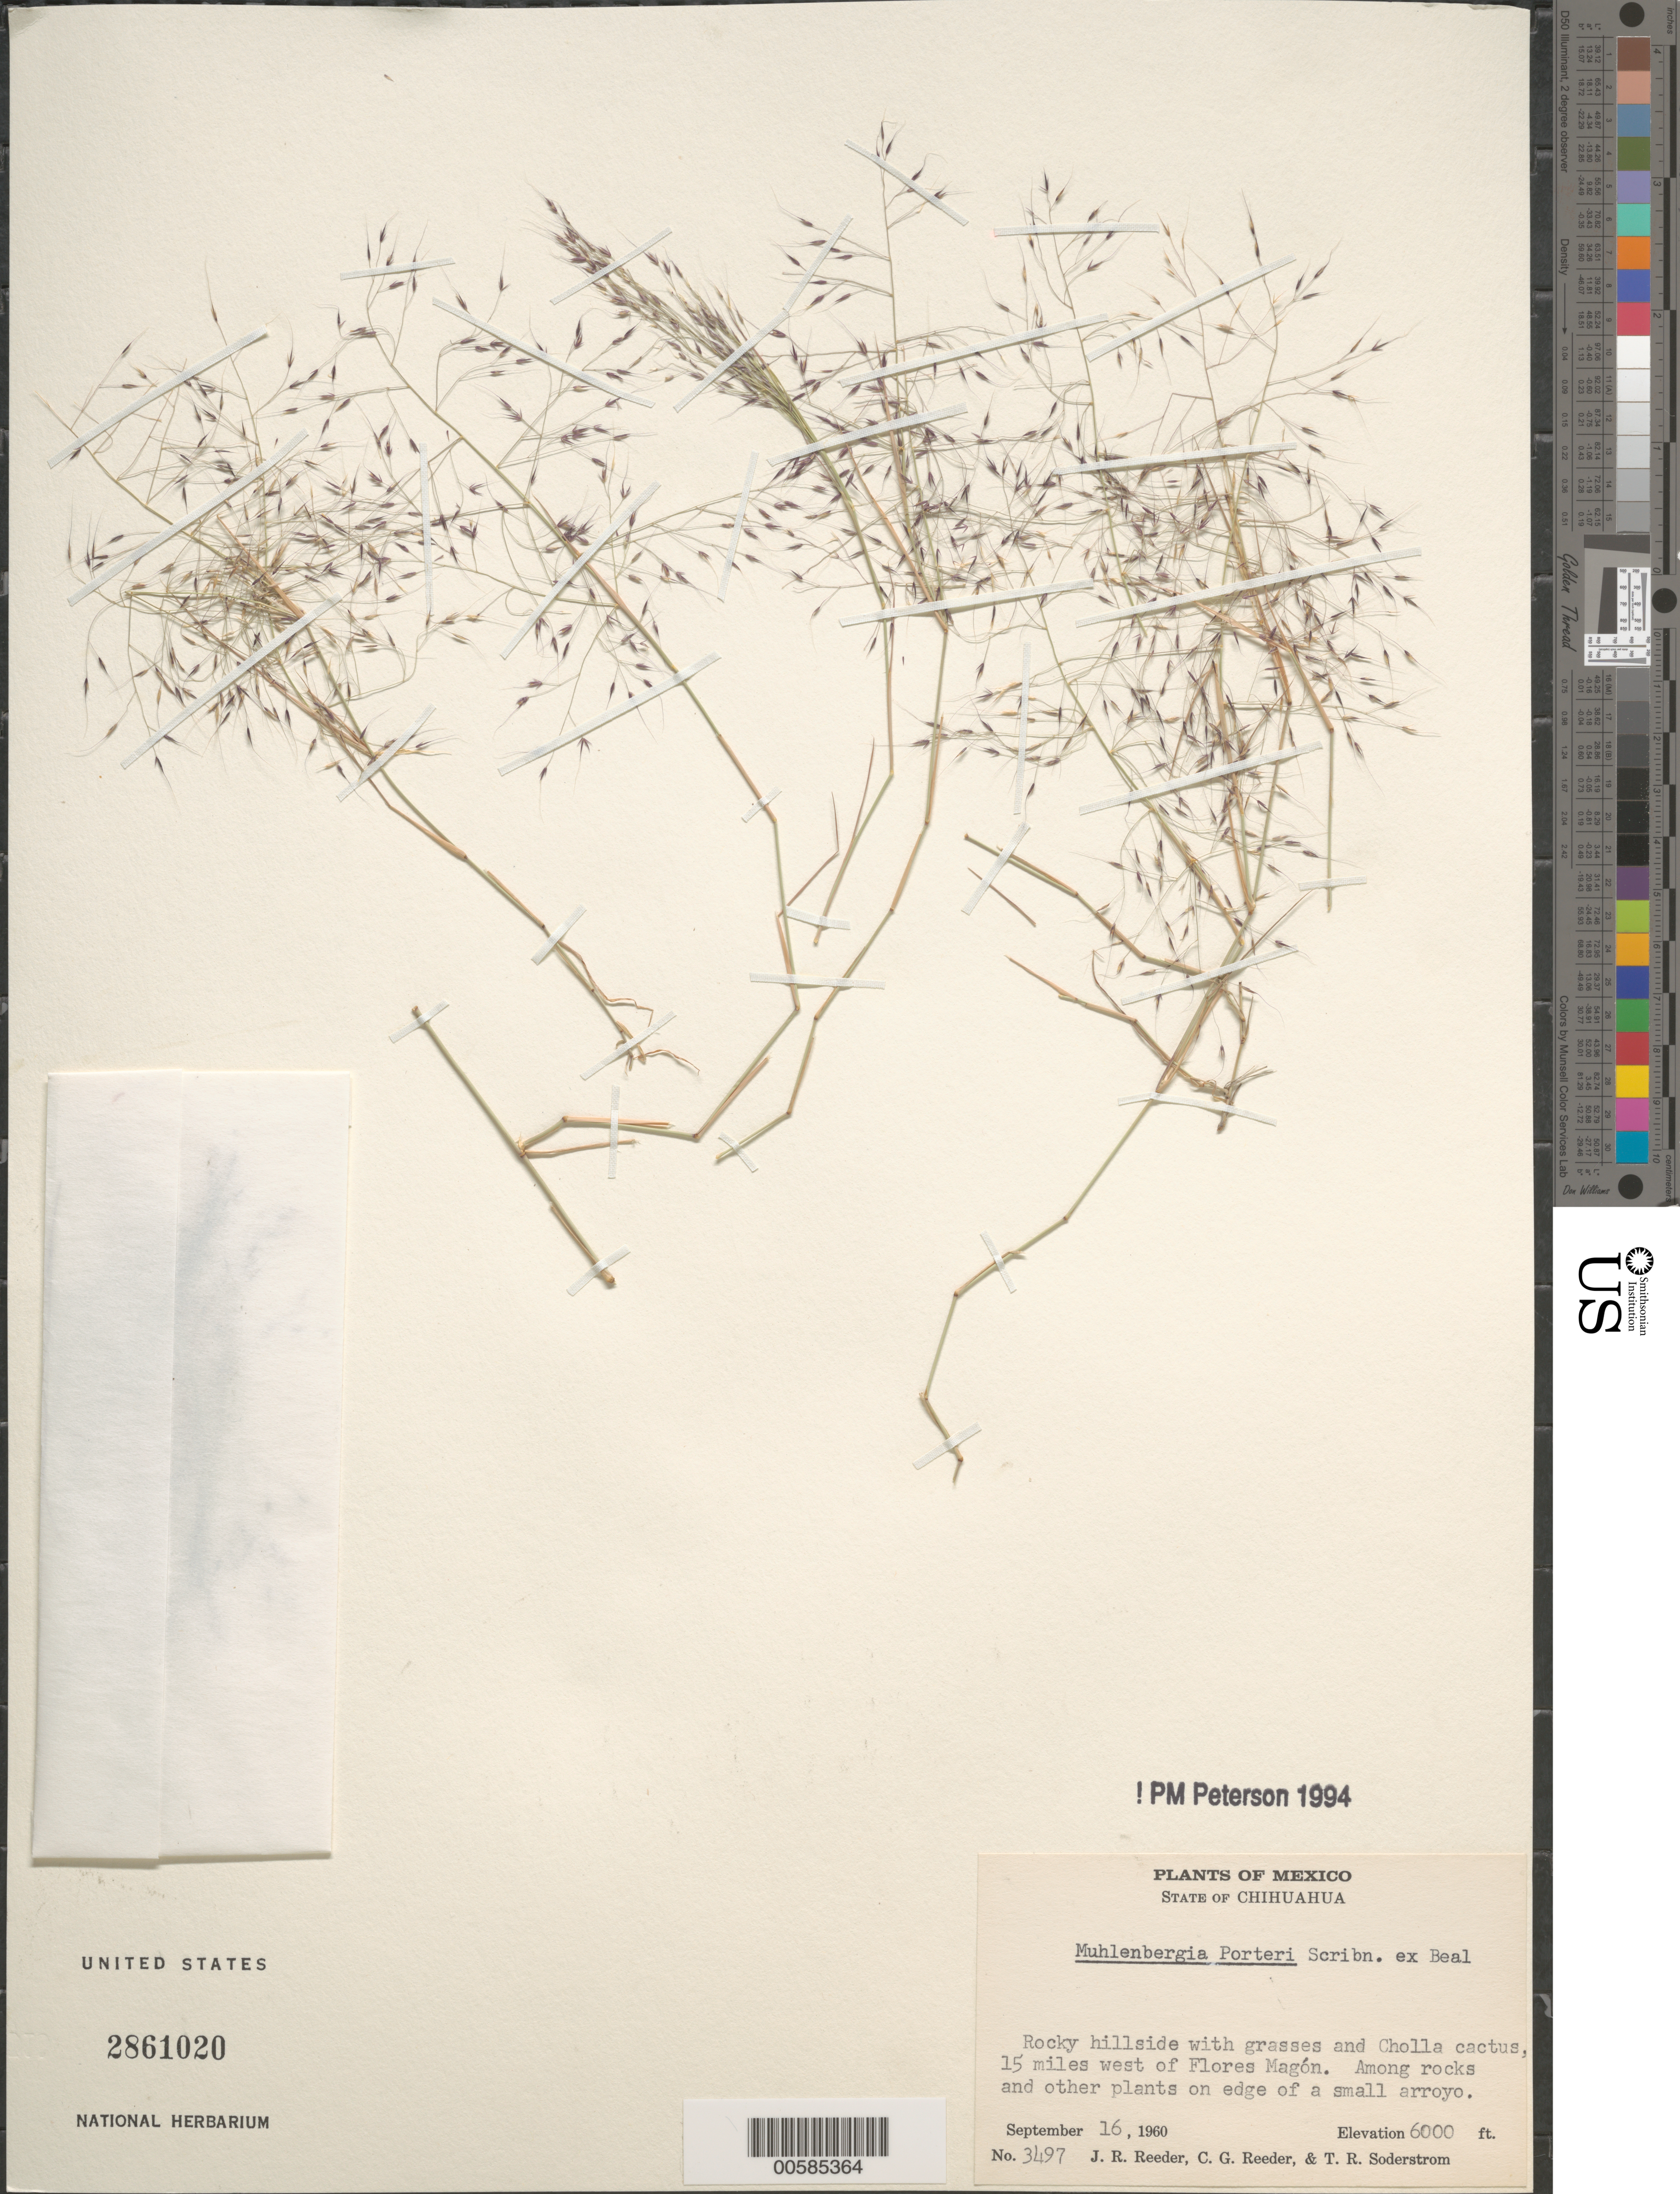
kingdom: Plantae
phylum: Tracheophyta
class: Liliopsida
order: Poales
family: Poaceae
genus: Muhlenbergia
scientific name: Muhlenbergia porteri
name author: Scribn. in W.J. Beal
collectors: J. R. Reeder, C. G. Reeder & T. R. Soderstrom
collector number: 3497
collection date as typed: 16 Sep 1960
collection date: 1960-09-16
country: Mexico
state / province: Chihuahua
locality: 15 mi W of Flores Magón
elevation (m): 1829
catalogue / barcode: US 2861020